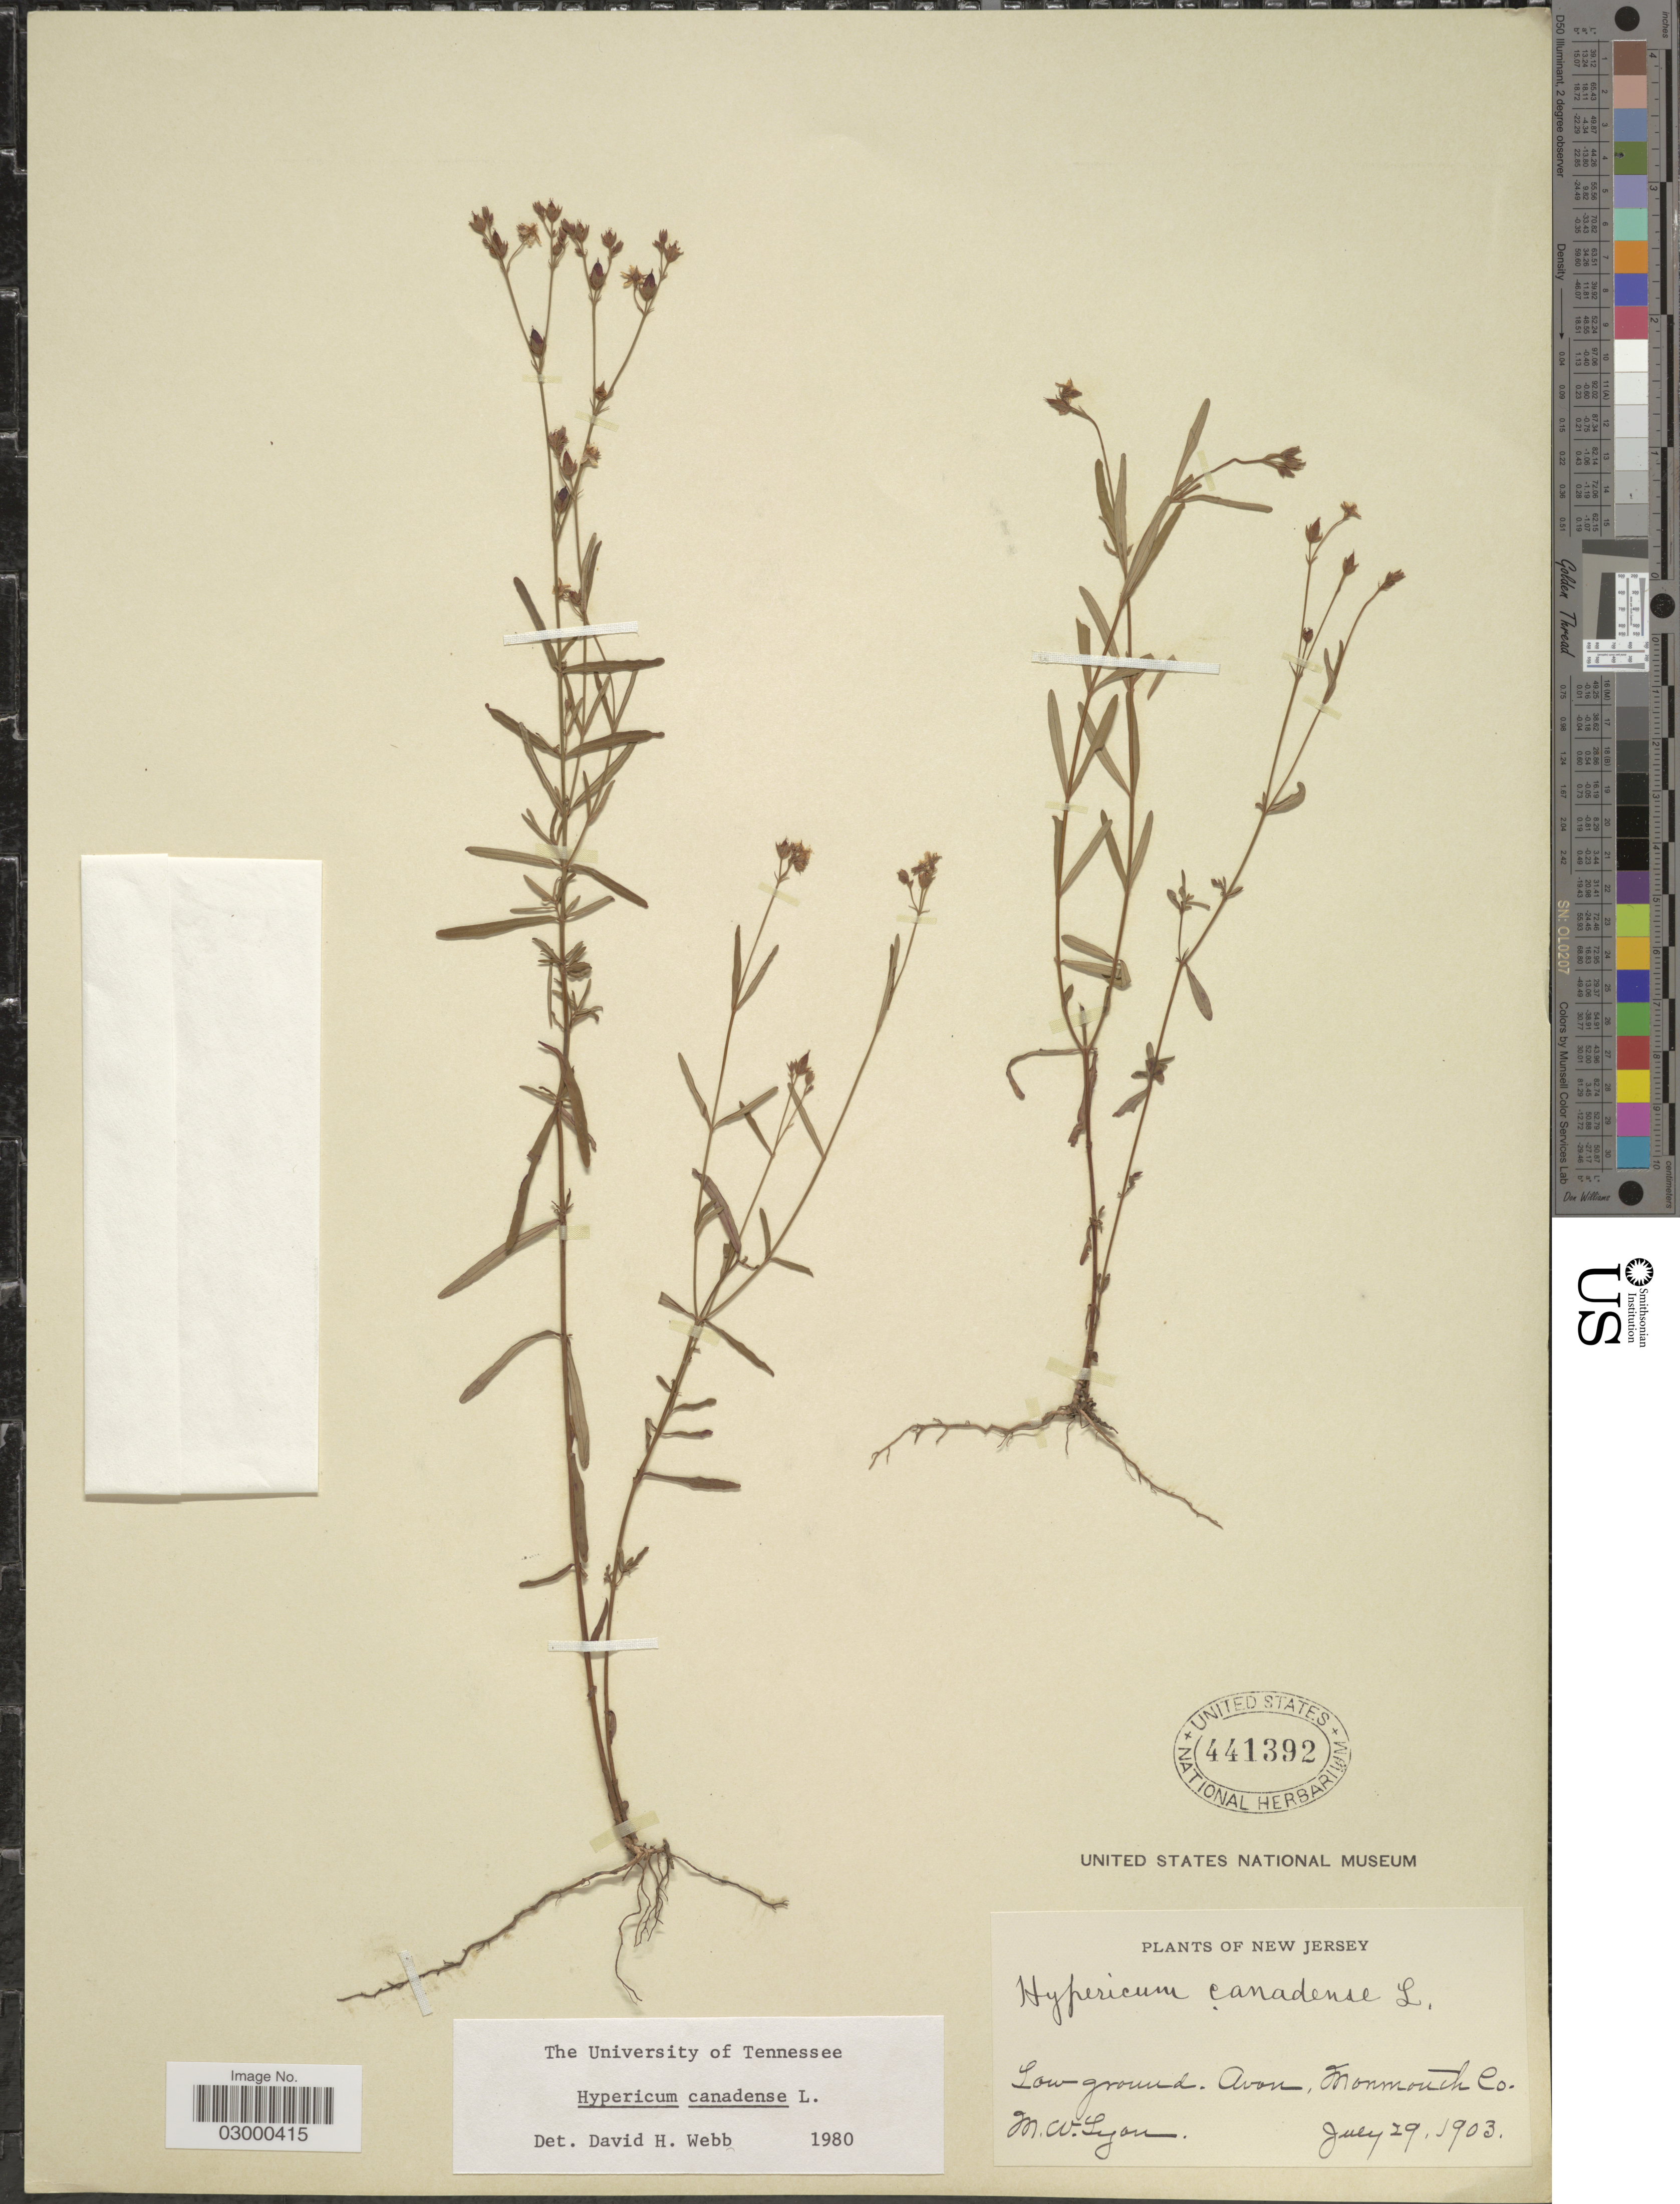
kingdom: Plantae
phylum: Tracheophyta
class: Magnoliopsida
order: Malpighiales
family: Hypericaceae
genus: Hypericum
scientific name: Hypericum canadense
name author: L.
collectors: M. W. Lyon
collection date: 1903-07-29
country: United States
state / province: New Jersey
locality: Low ground, Avon, Monmouth Co.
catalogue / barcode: US 441392